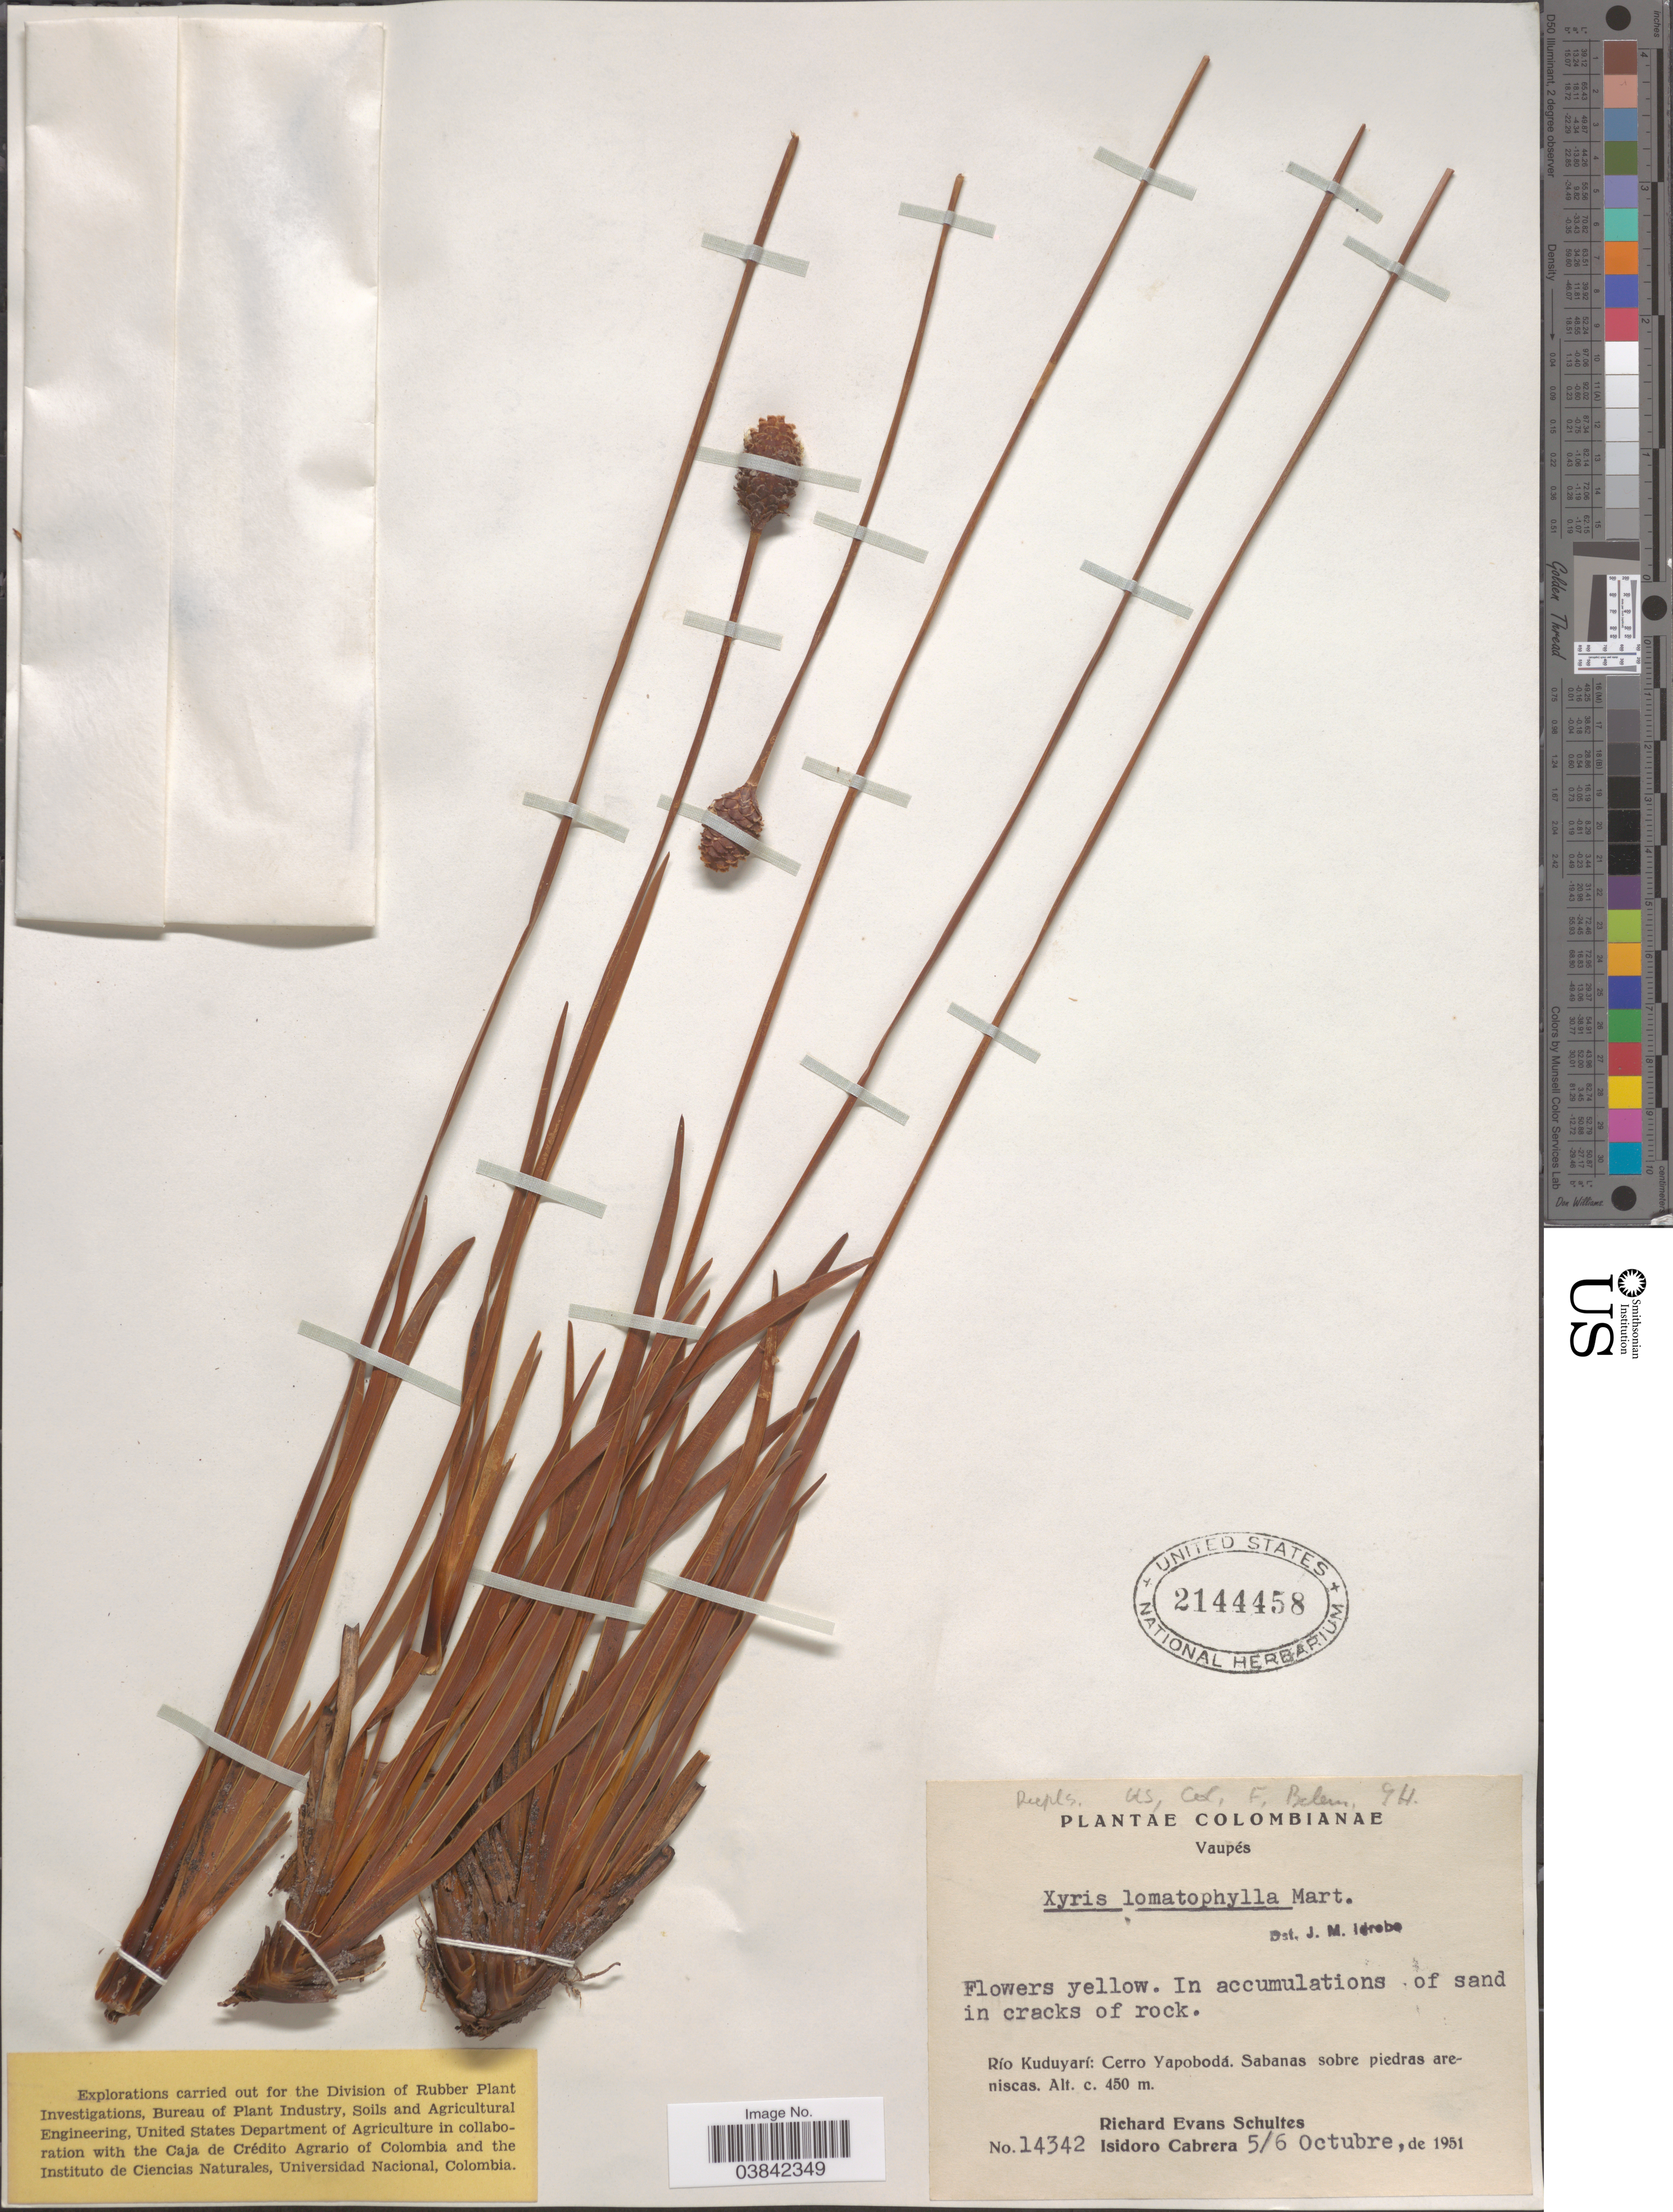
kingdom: Plantae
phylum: Tracheophyta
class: Liliopsida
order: Poales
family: Xyridaceae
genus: Xyris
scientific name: Xyris lomatophylla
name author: Mart.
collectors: R. E. Schultes & I. Cabrera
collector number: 14342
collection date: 1951-10-05/1951-10-06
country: Colombia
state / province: Vaupés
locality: Río Kuduyarí: Cerro Yapobodá. Sabanas sobre piedras areniscas.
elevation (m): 450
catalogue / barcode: US 2144458